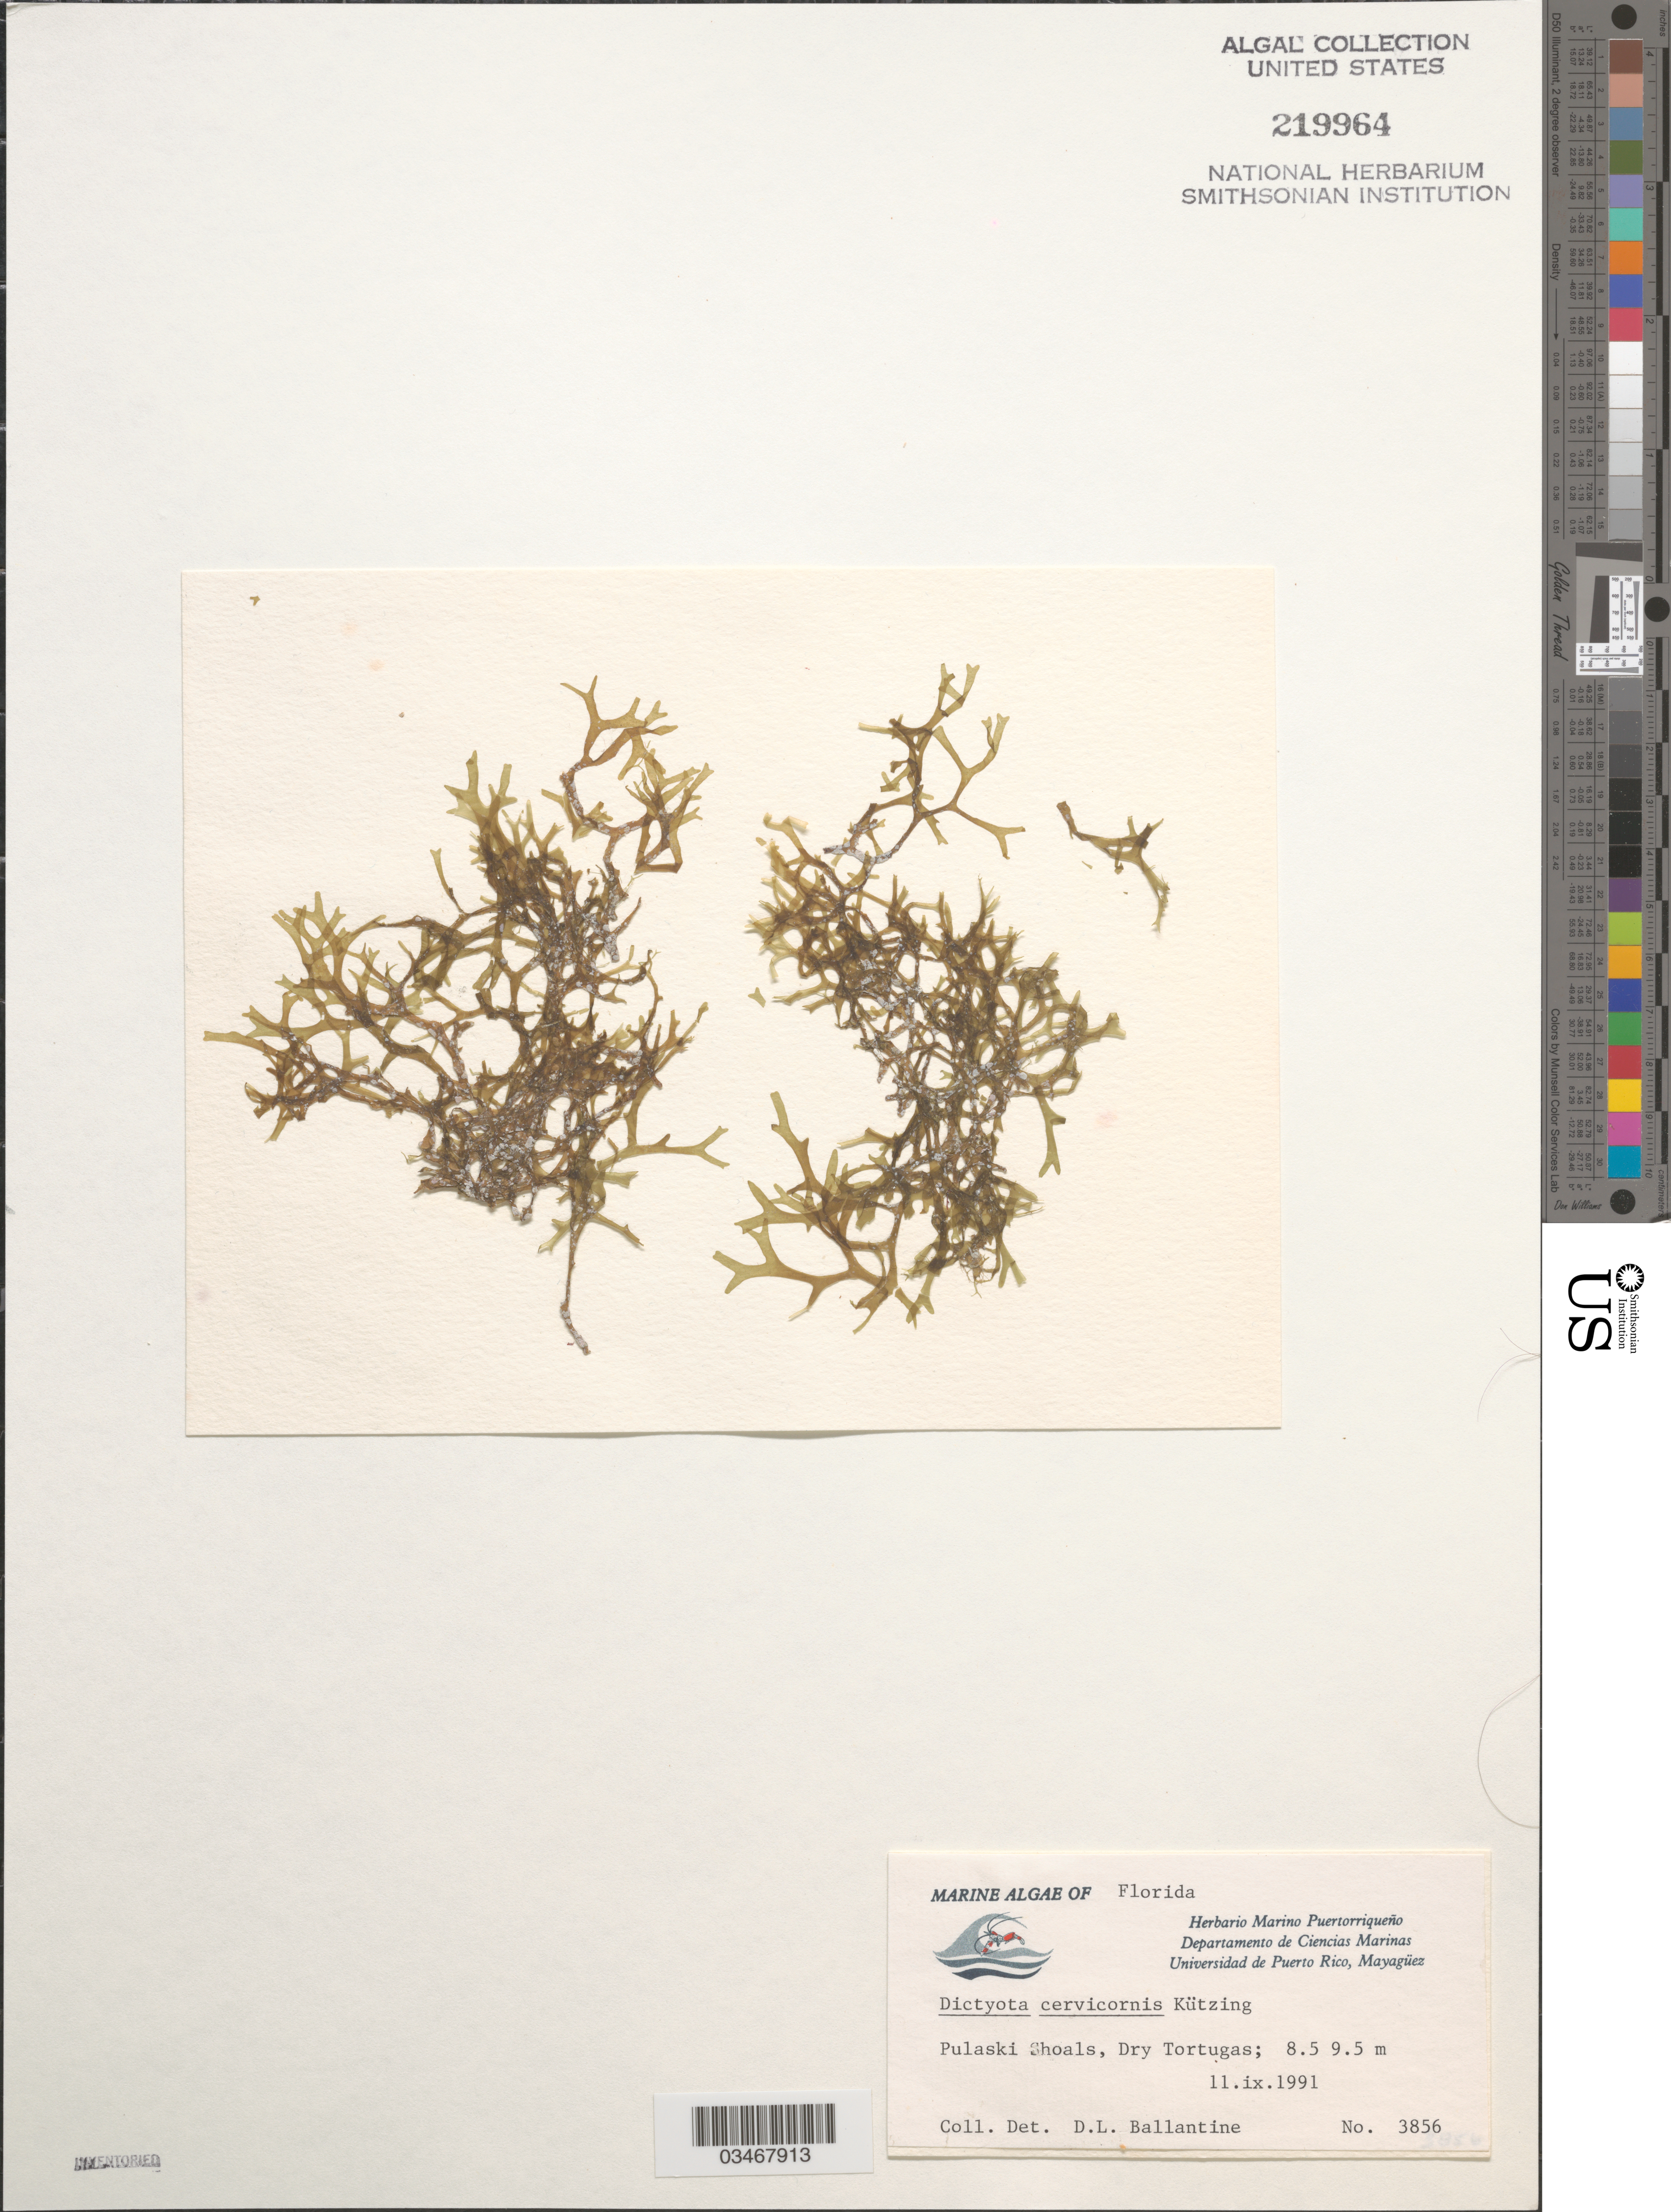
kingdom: Chromista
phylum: Ochrophyta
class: Phaeophyceae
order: Dictyotales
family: Dictyotaceae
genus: Dictyota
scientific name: Dictyota cervicornis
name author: Kütz.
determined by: Ballantine, D. L.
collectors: D.L. Ballantine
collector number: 3856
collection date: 1991-09-11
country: United States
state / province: Florida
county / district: Monroe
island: Dry Tortugas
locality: Pulaski Shoals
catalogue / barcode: US 219964